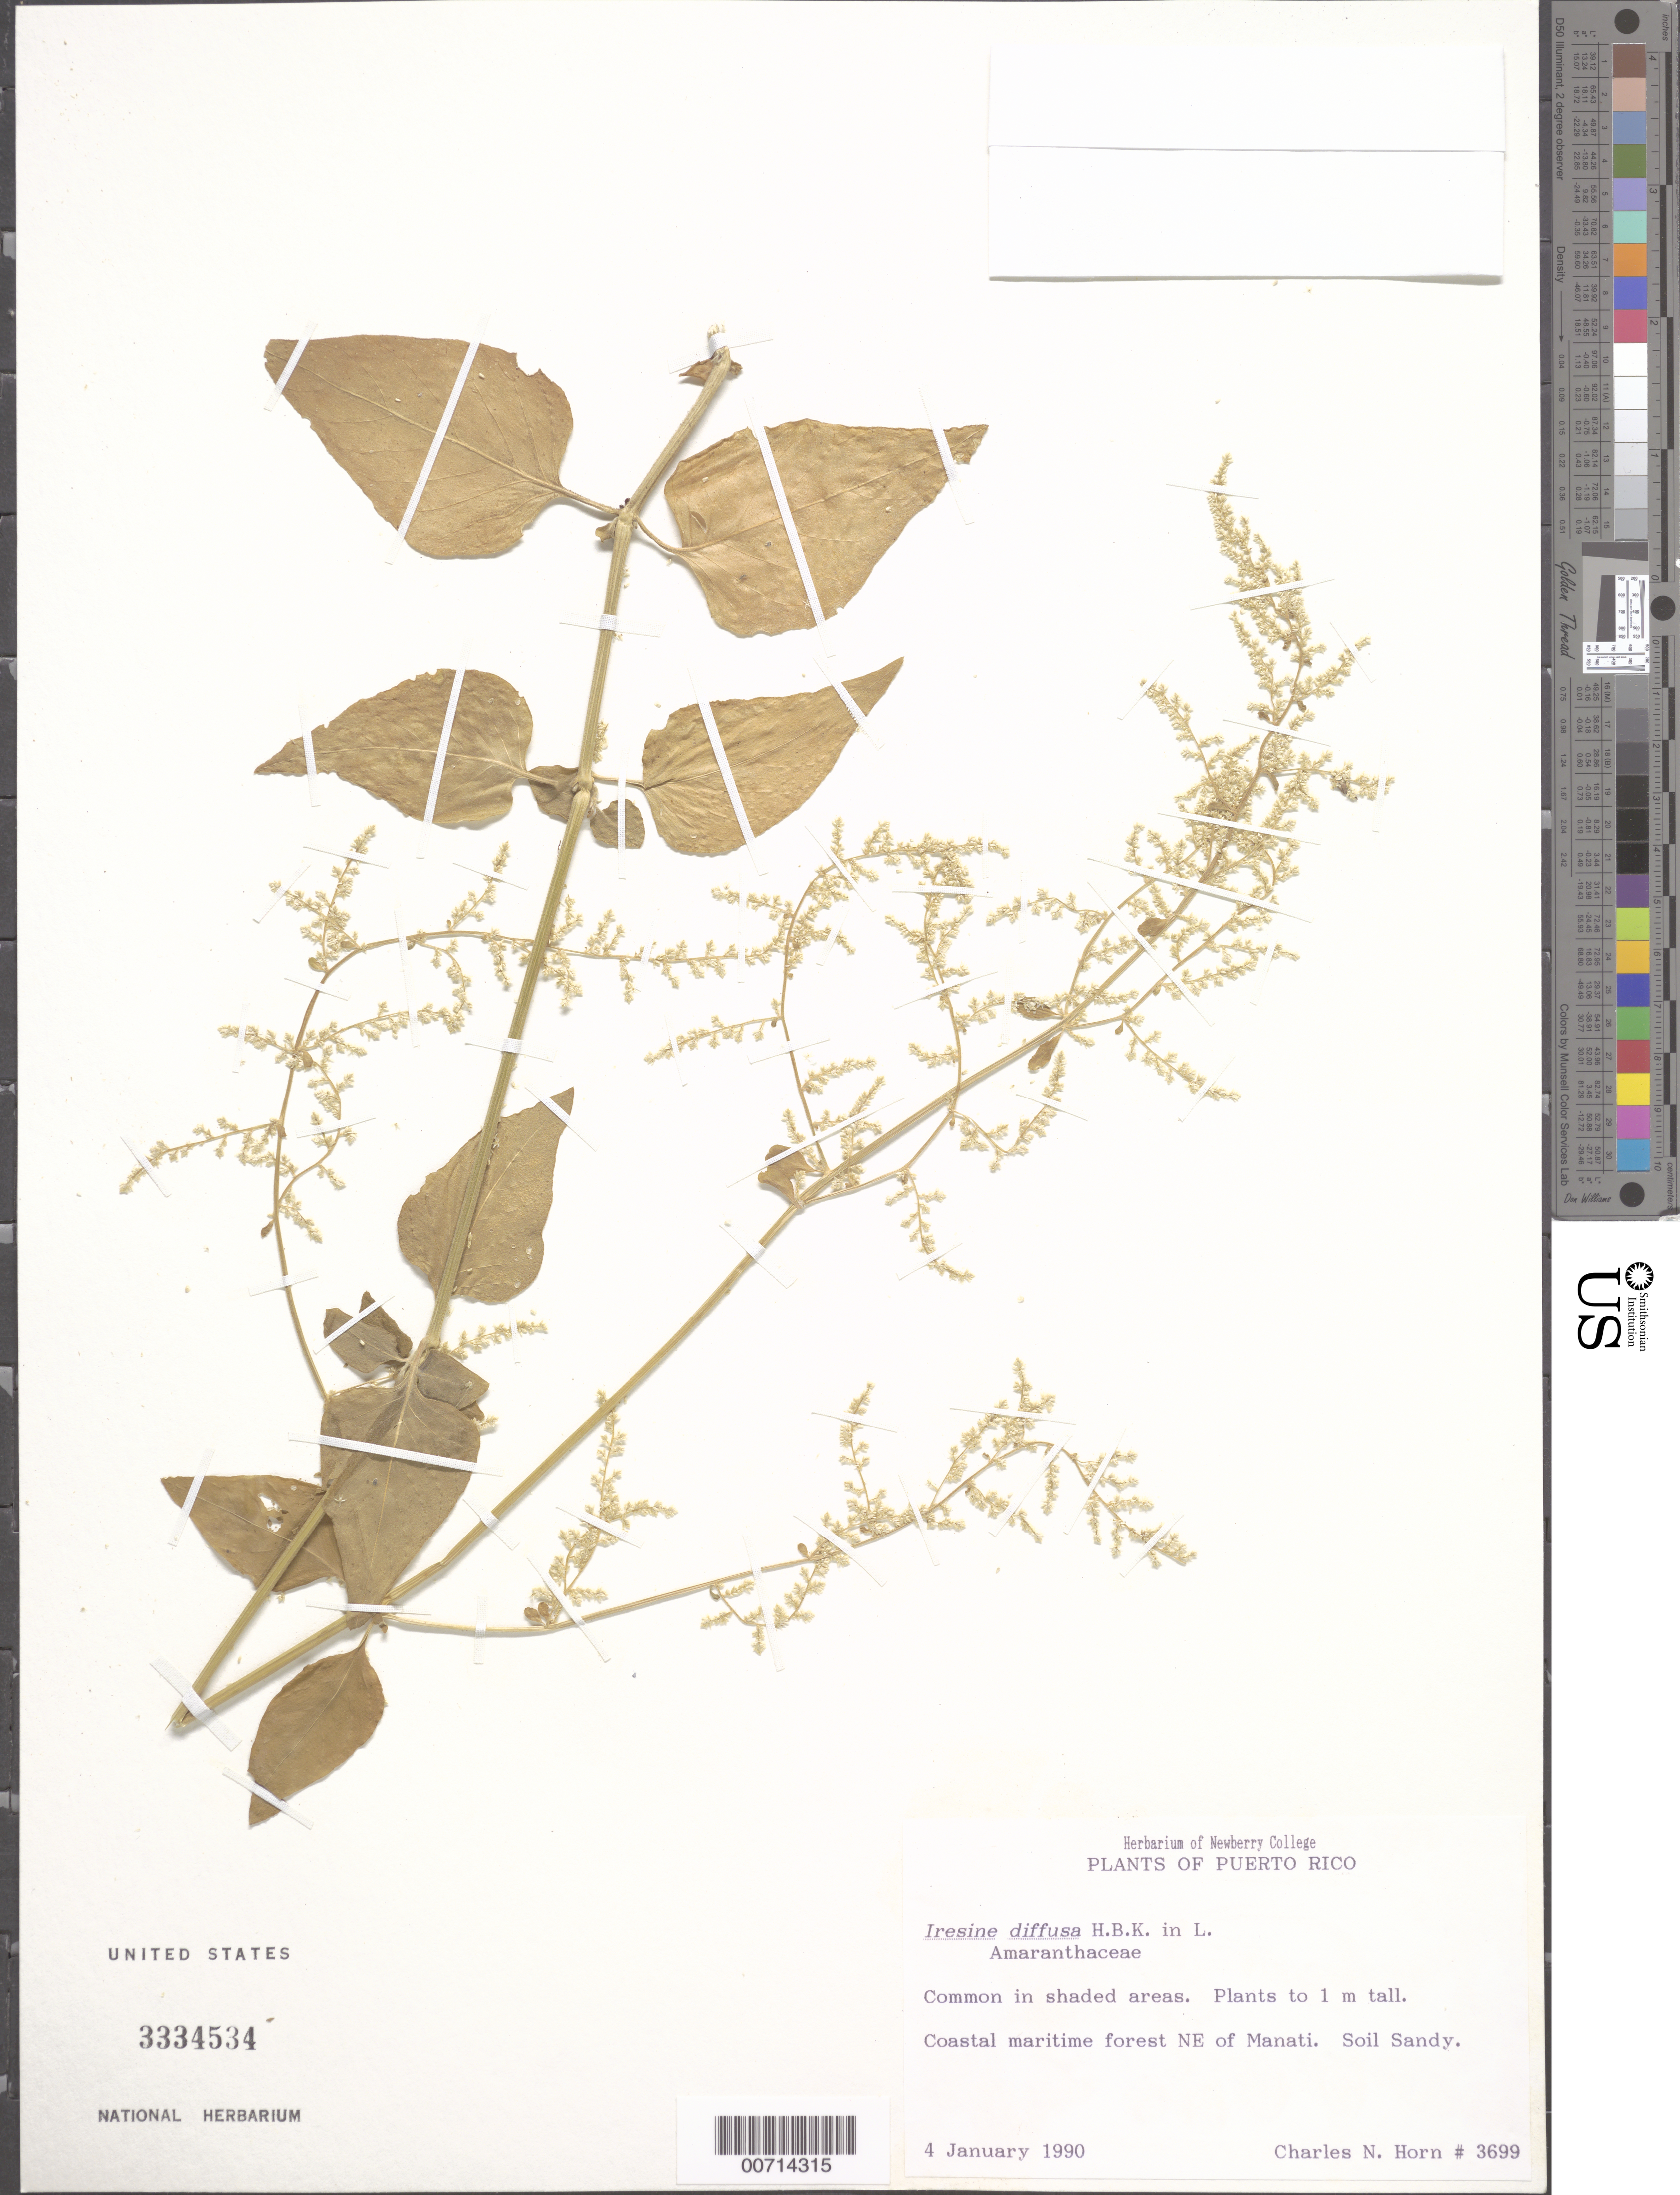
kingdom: Plantae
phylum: Tracheophyta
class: Magnoliopsida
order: Caryophyllales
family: Amaranthaceae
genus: Iresine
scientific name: Iresine diffusa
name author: Humb. & Bonpl. ex Willd.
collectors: C. N. Horn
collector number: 3699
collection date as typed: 04 Jan 1990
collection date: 1990-01-04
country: Puerto Rico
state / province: Manatí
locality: Manati, NE of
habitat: Coastal maritime forest; soil sandy in shaded areas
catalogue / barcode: US 3334534